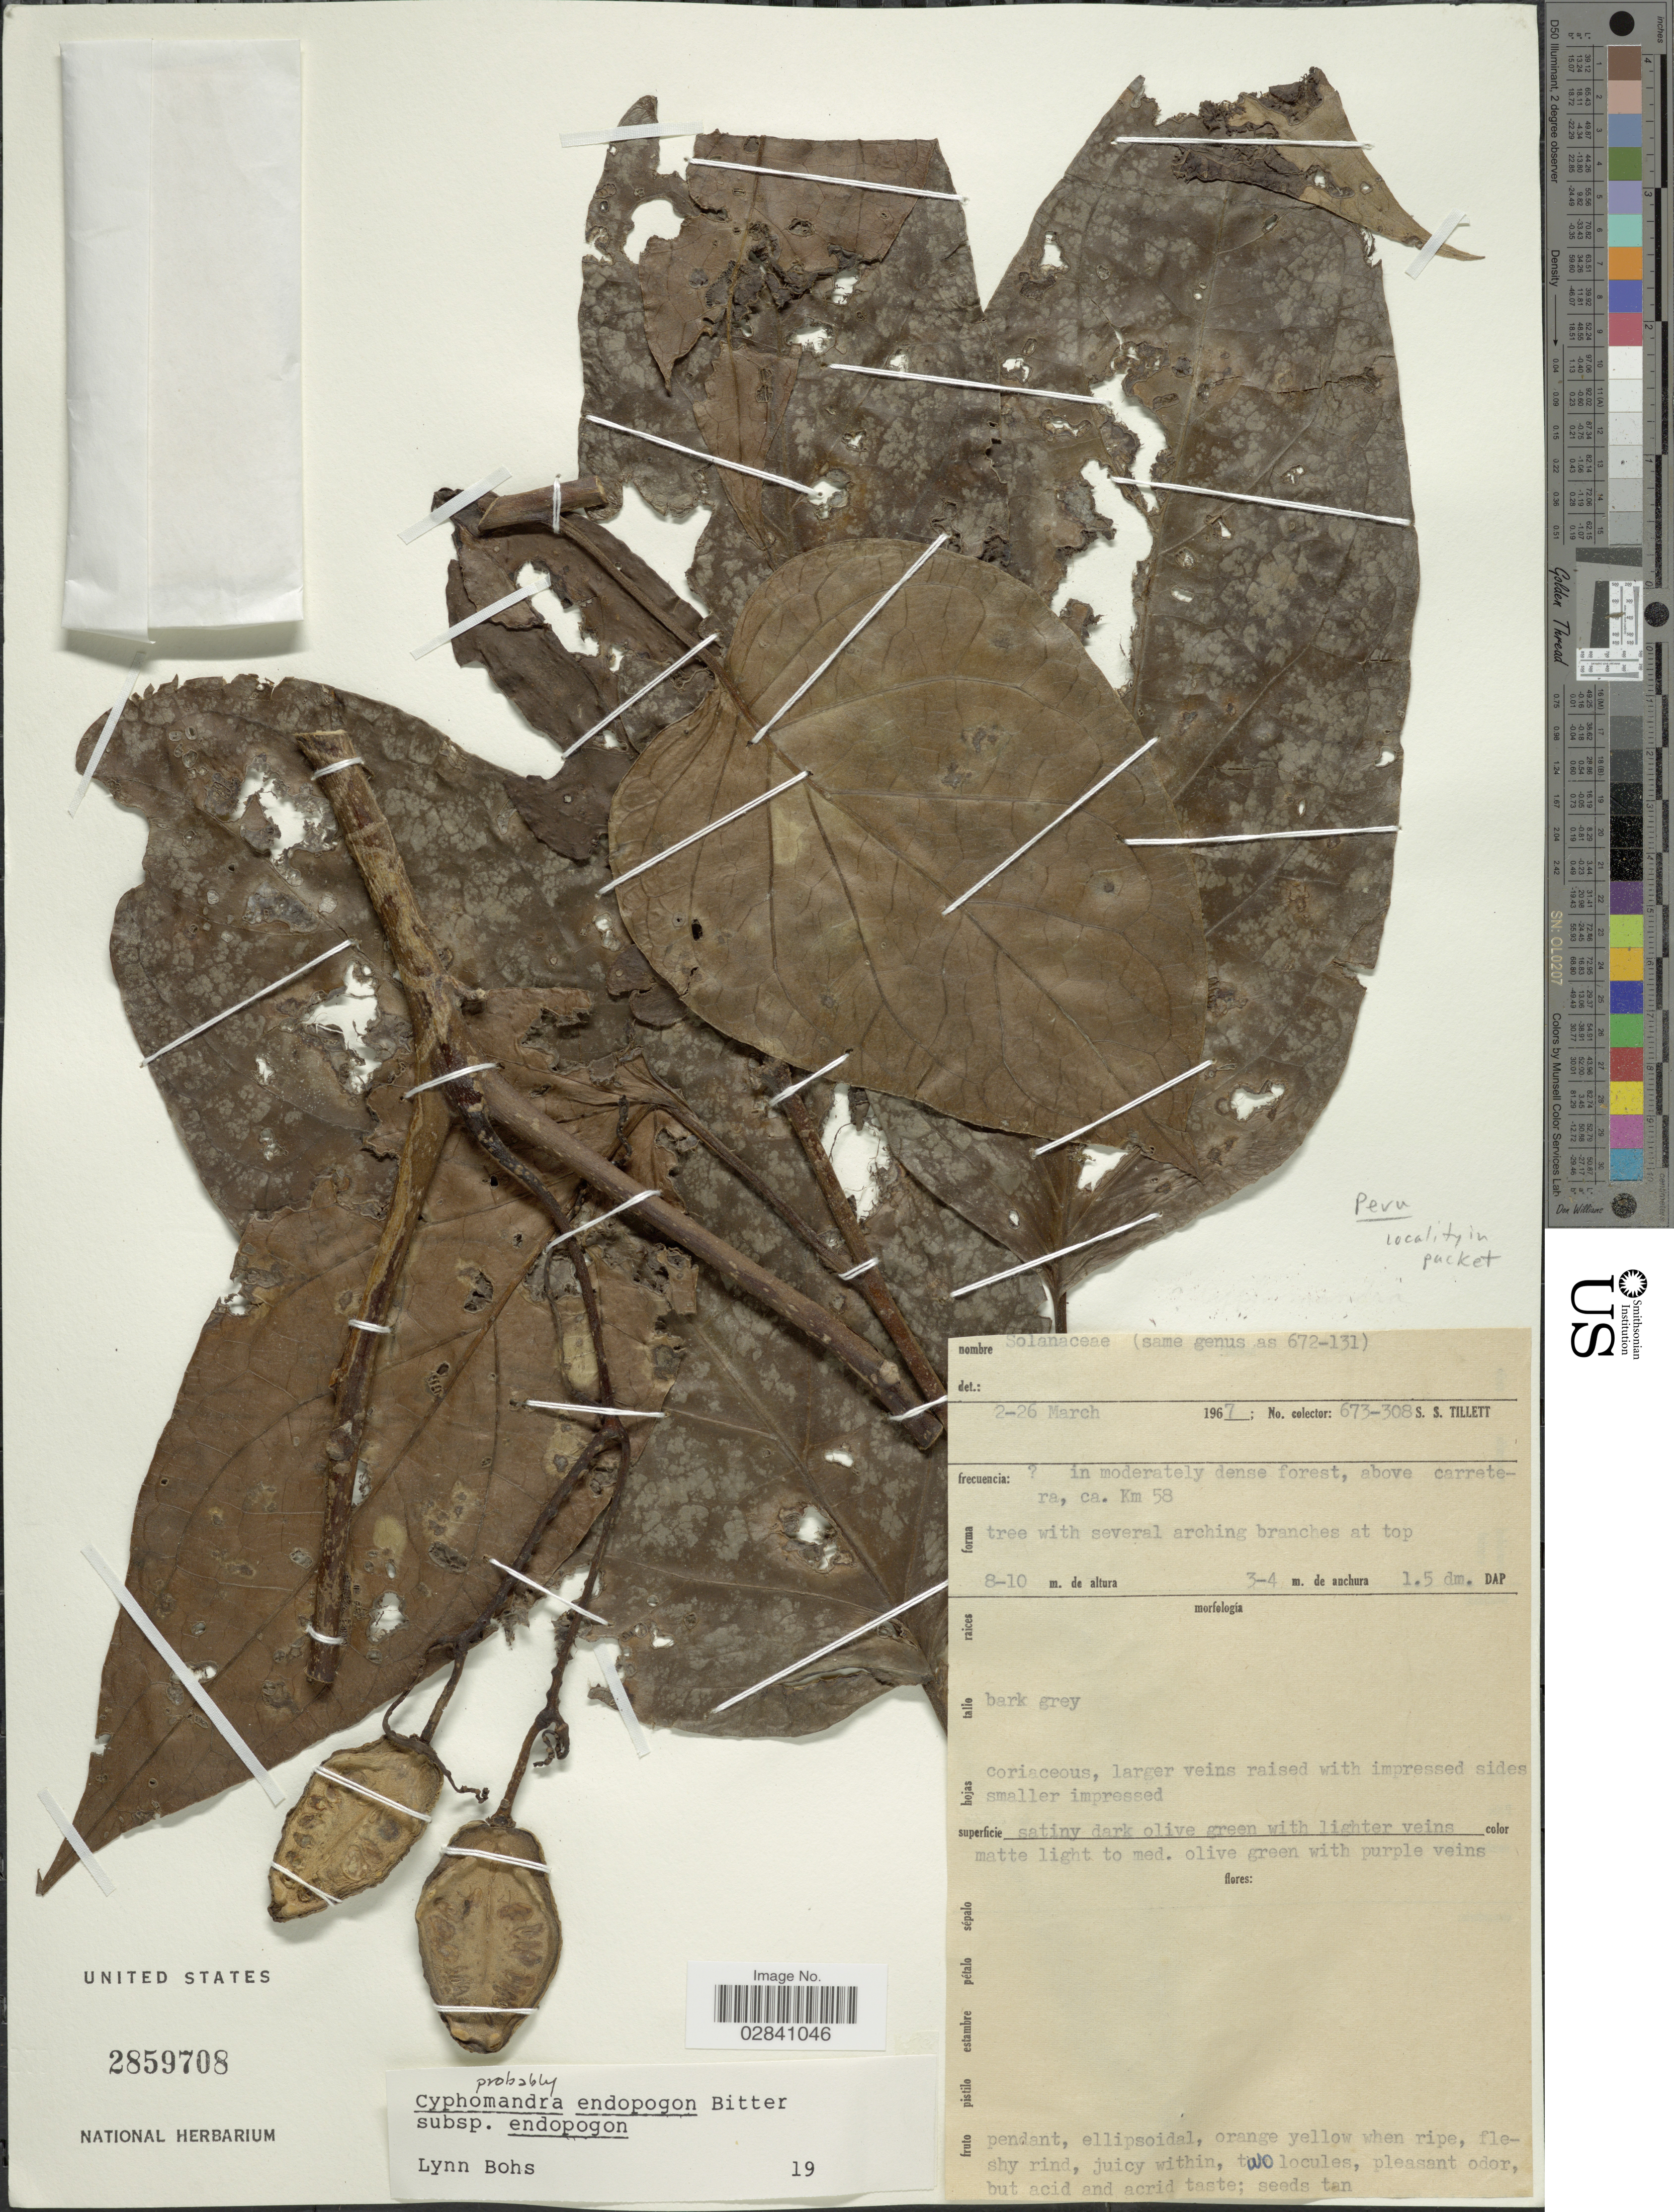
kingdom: Plantae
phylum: Tracheophyta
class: Magnoliopsida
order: Solanales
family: Solanaceae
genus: Cyphomandra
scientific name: Cyphomandra endopogon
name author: Bitter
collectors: S. S. Tillett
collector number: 673-308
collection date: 1967-03-02/1967-03-26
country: Peru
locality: in moderately dense forest, above carretera, ca. Km 58.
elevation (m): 8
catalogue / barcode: US 2859708